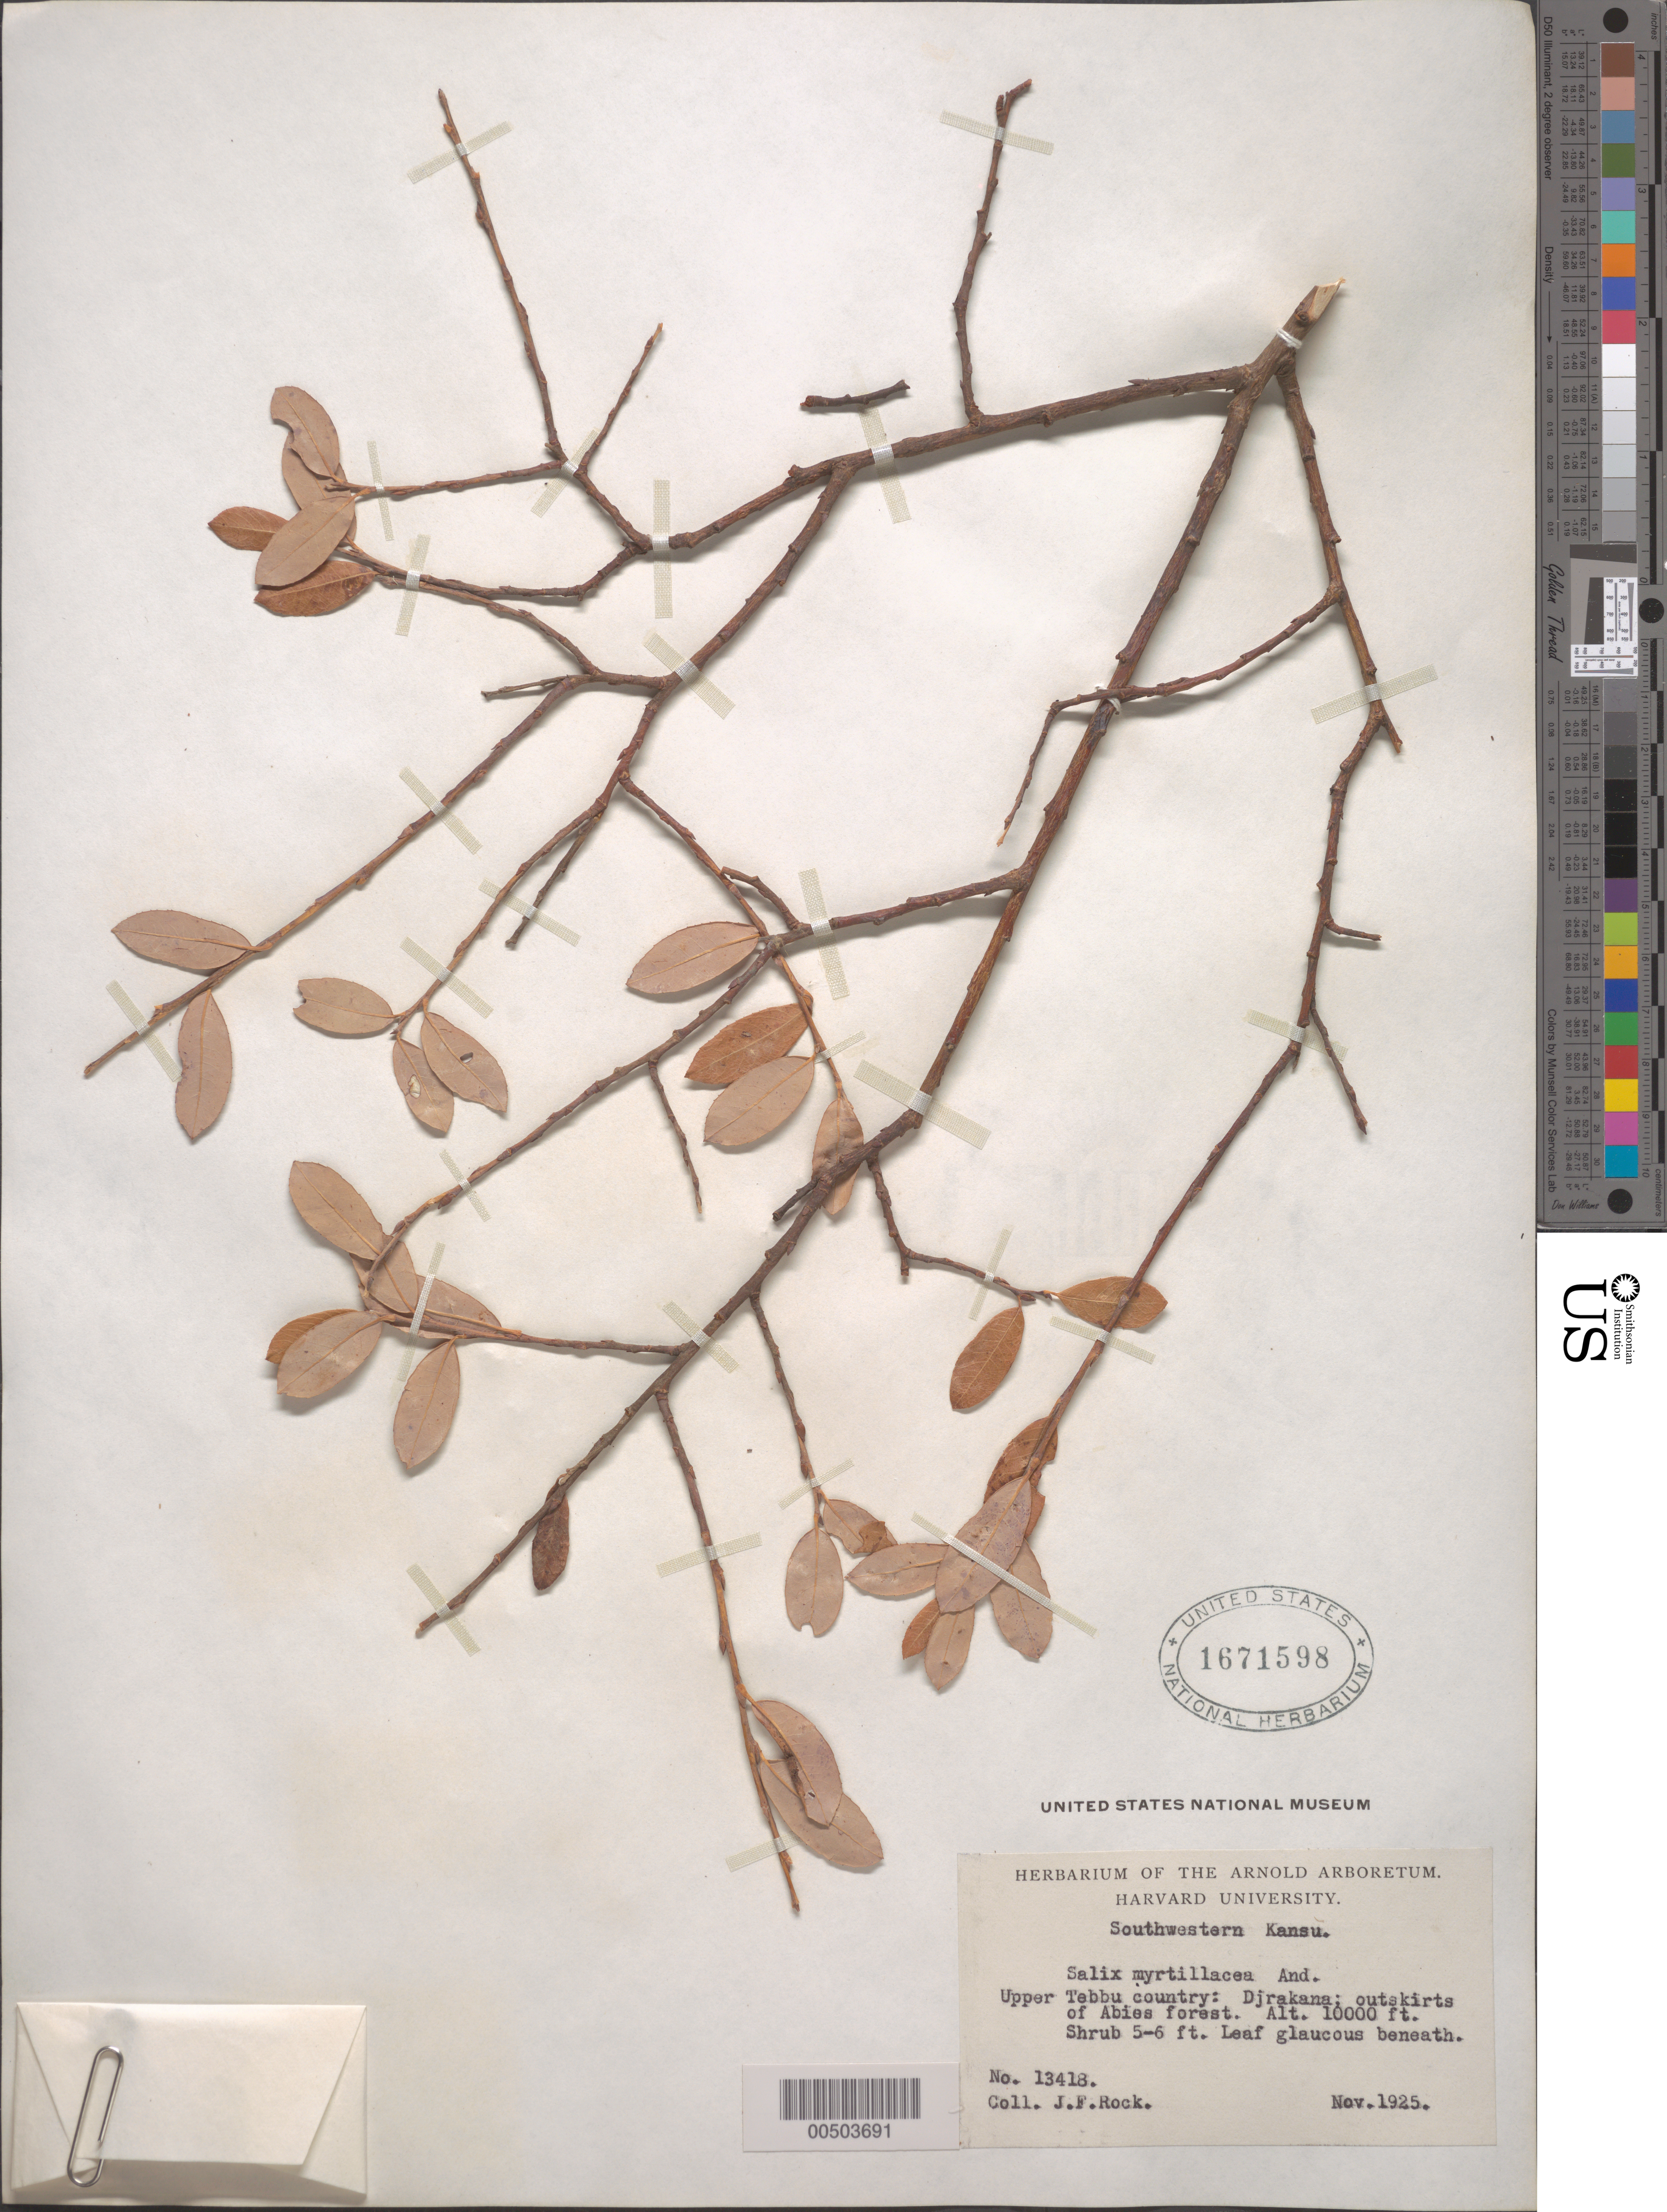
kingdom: Plantae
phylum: Tracheophyta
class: Magnoliopsida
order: Malpighiales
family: Salicaceae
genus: Salix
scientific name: Salix myrtillacea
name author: Andersson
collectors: J. F. Rock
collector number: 13418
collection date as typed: Nov 1925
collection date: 1925-11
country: China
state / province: Gansu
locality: Djrakana; outskirts of Abies forest, (Upper Tebbu District)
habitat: Shrub 5-6 ft. Leaf glaucous beneath.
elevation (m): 3048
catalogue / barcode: US 1671598